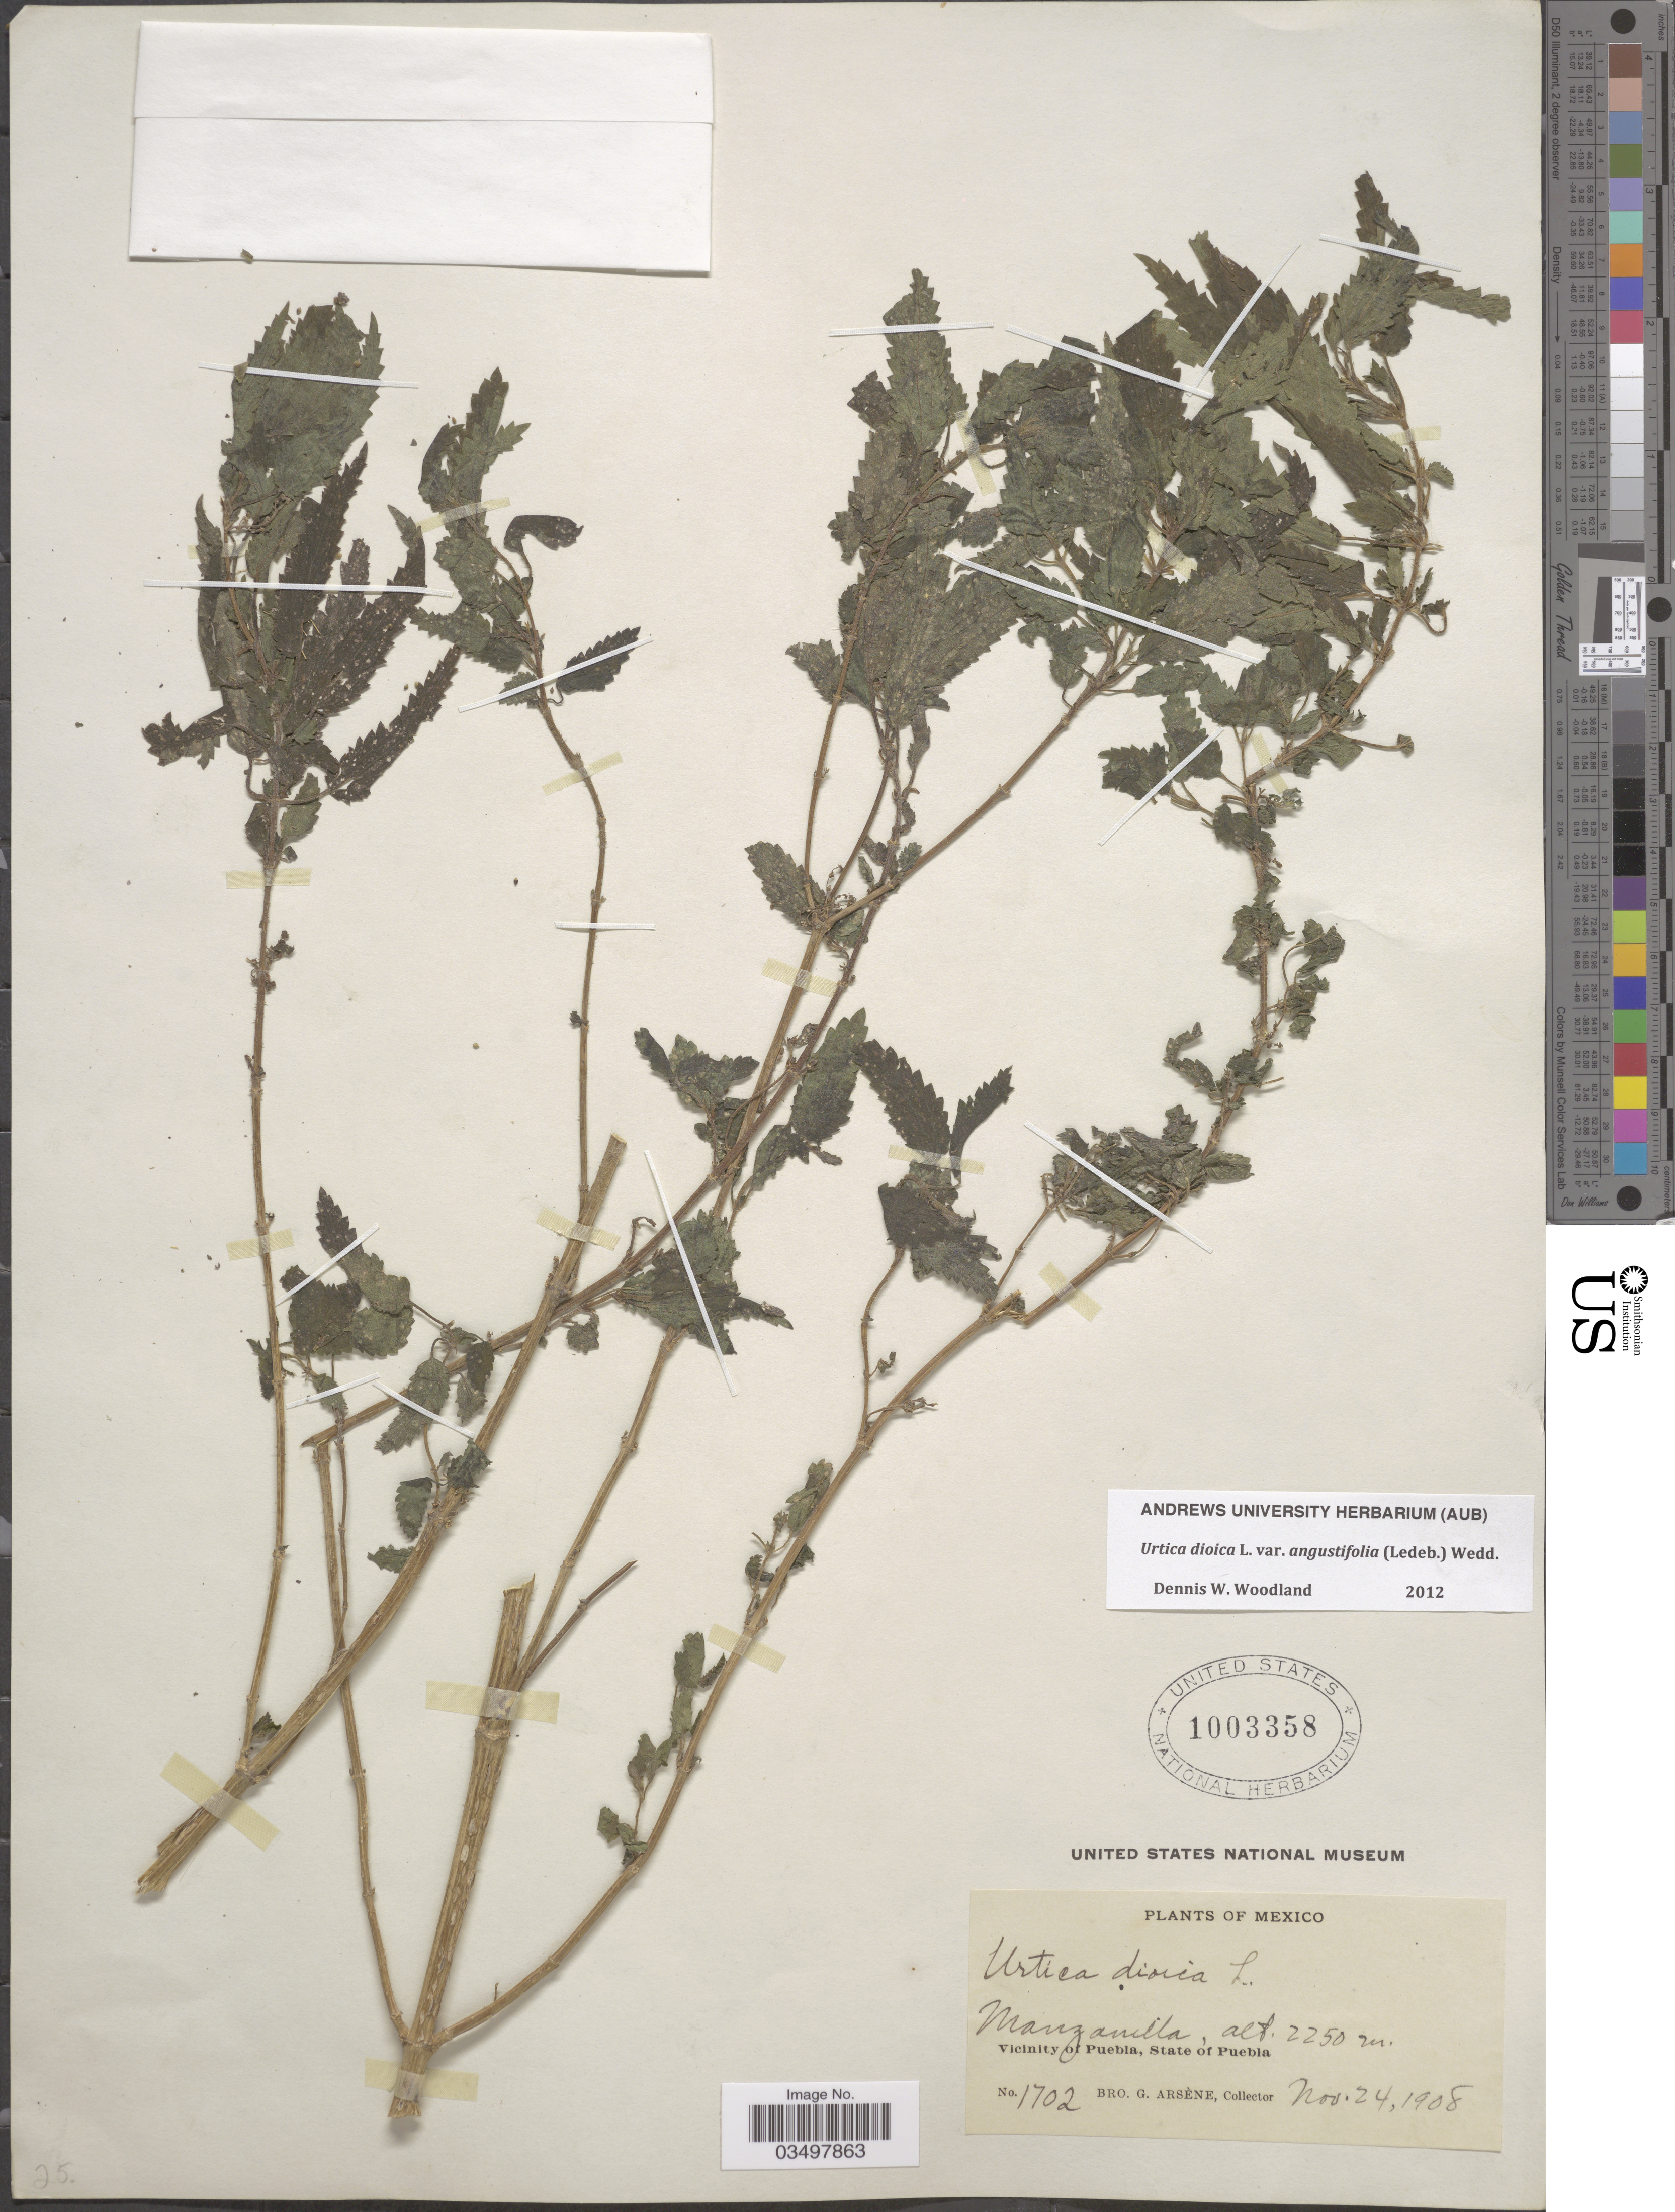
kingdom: Plantae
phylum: Tracheophyta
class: Magnoliopsida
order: Rosales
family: Urticaceae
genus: Urtica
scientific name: Urtica gracilis subsp. aquatica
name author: (Liebm.) Weigend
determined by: Strong, Mark T., (BOT), Smithsonian Institution - National Museum of Natural History (UNITED STATES)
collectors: Bro. G. Arsène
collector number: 1702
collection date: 1908-11-24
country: Mexico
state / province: Puebla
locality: Manzanilla. Vicinity of Puebla.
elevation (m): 2250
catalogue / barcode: US 1003358